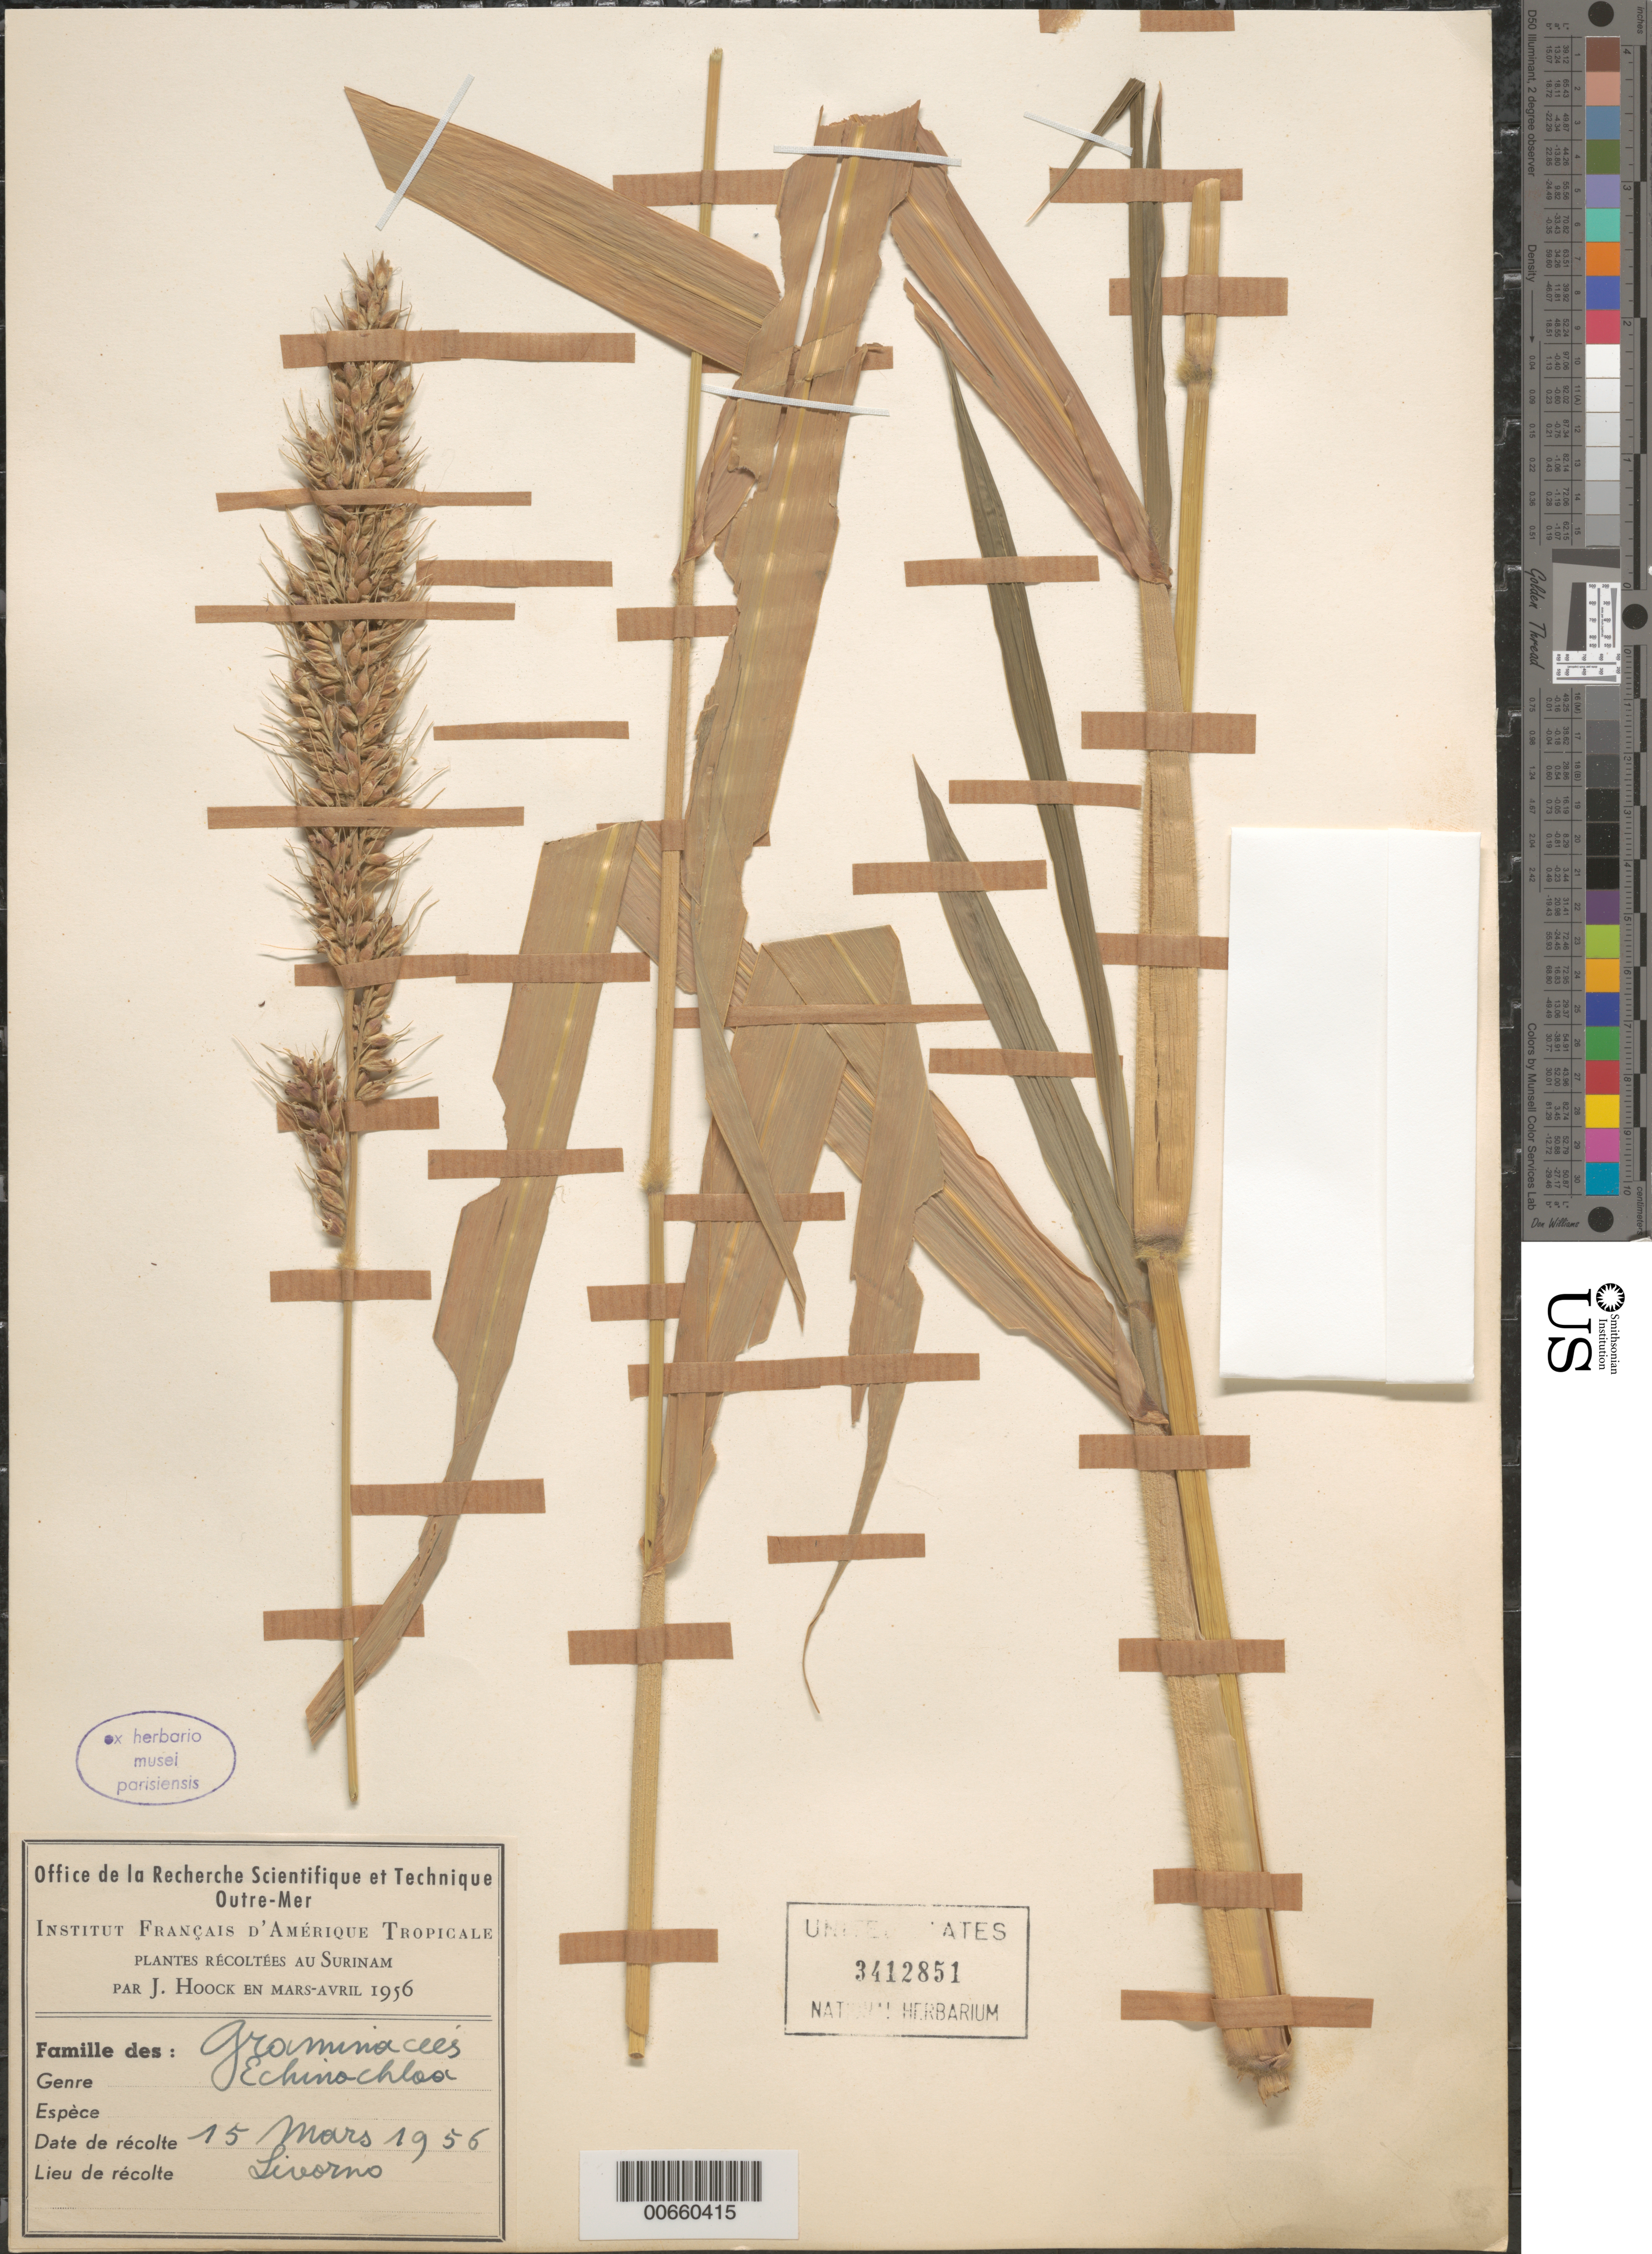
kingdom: Plantae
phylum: Tracheophyta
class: Liliopsida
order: Poales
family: Poaceae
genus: Echinochloa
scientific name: Echinochloa sp.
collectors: J. Hoock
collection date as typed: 15-Mar-56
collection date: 1956-03-15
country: Suriname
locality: Livorno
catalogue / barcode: US 3412851